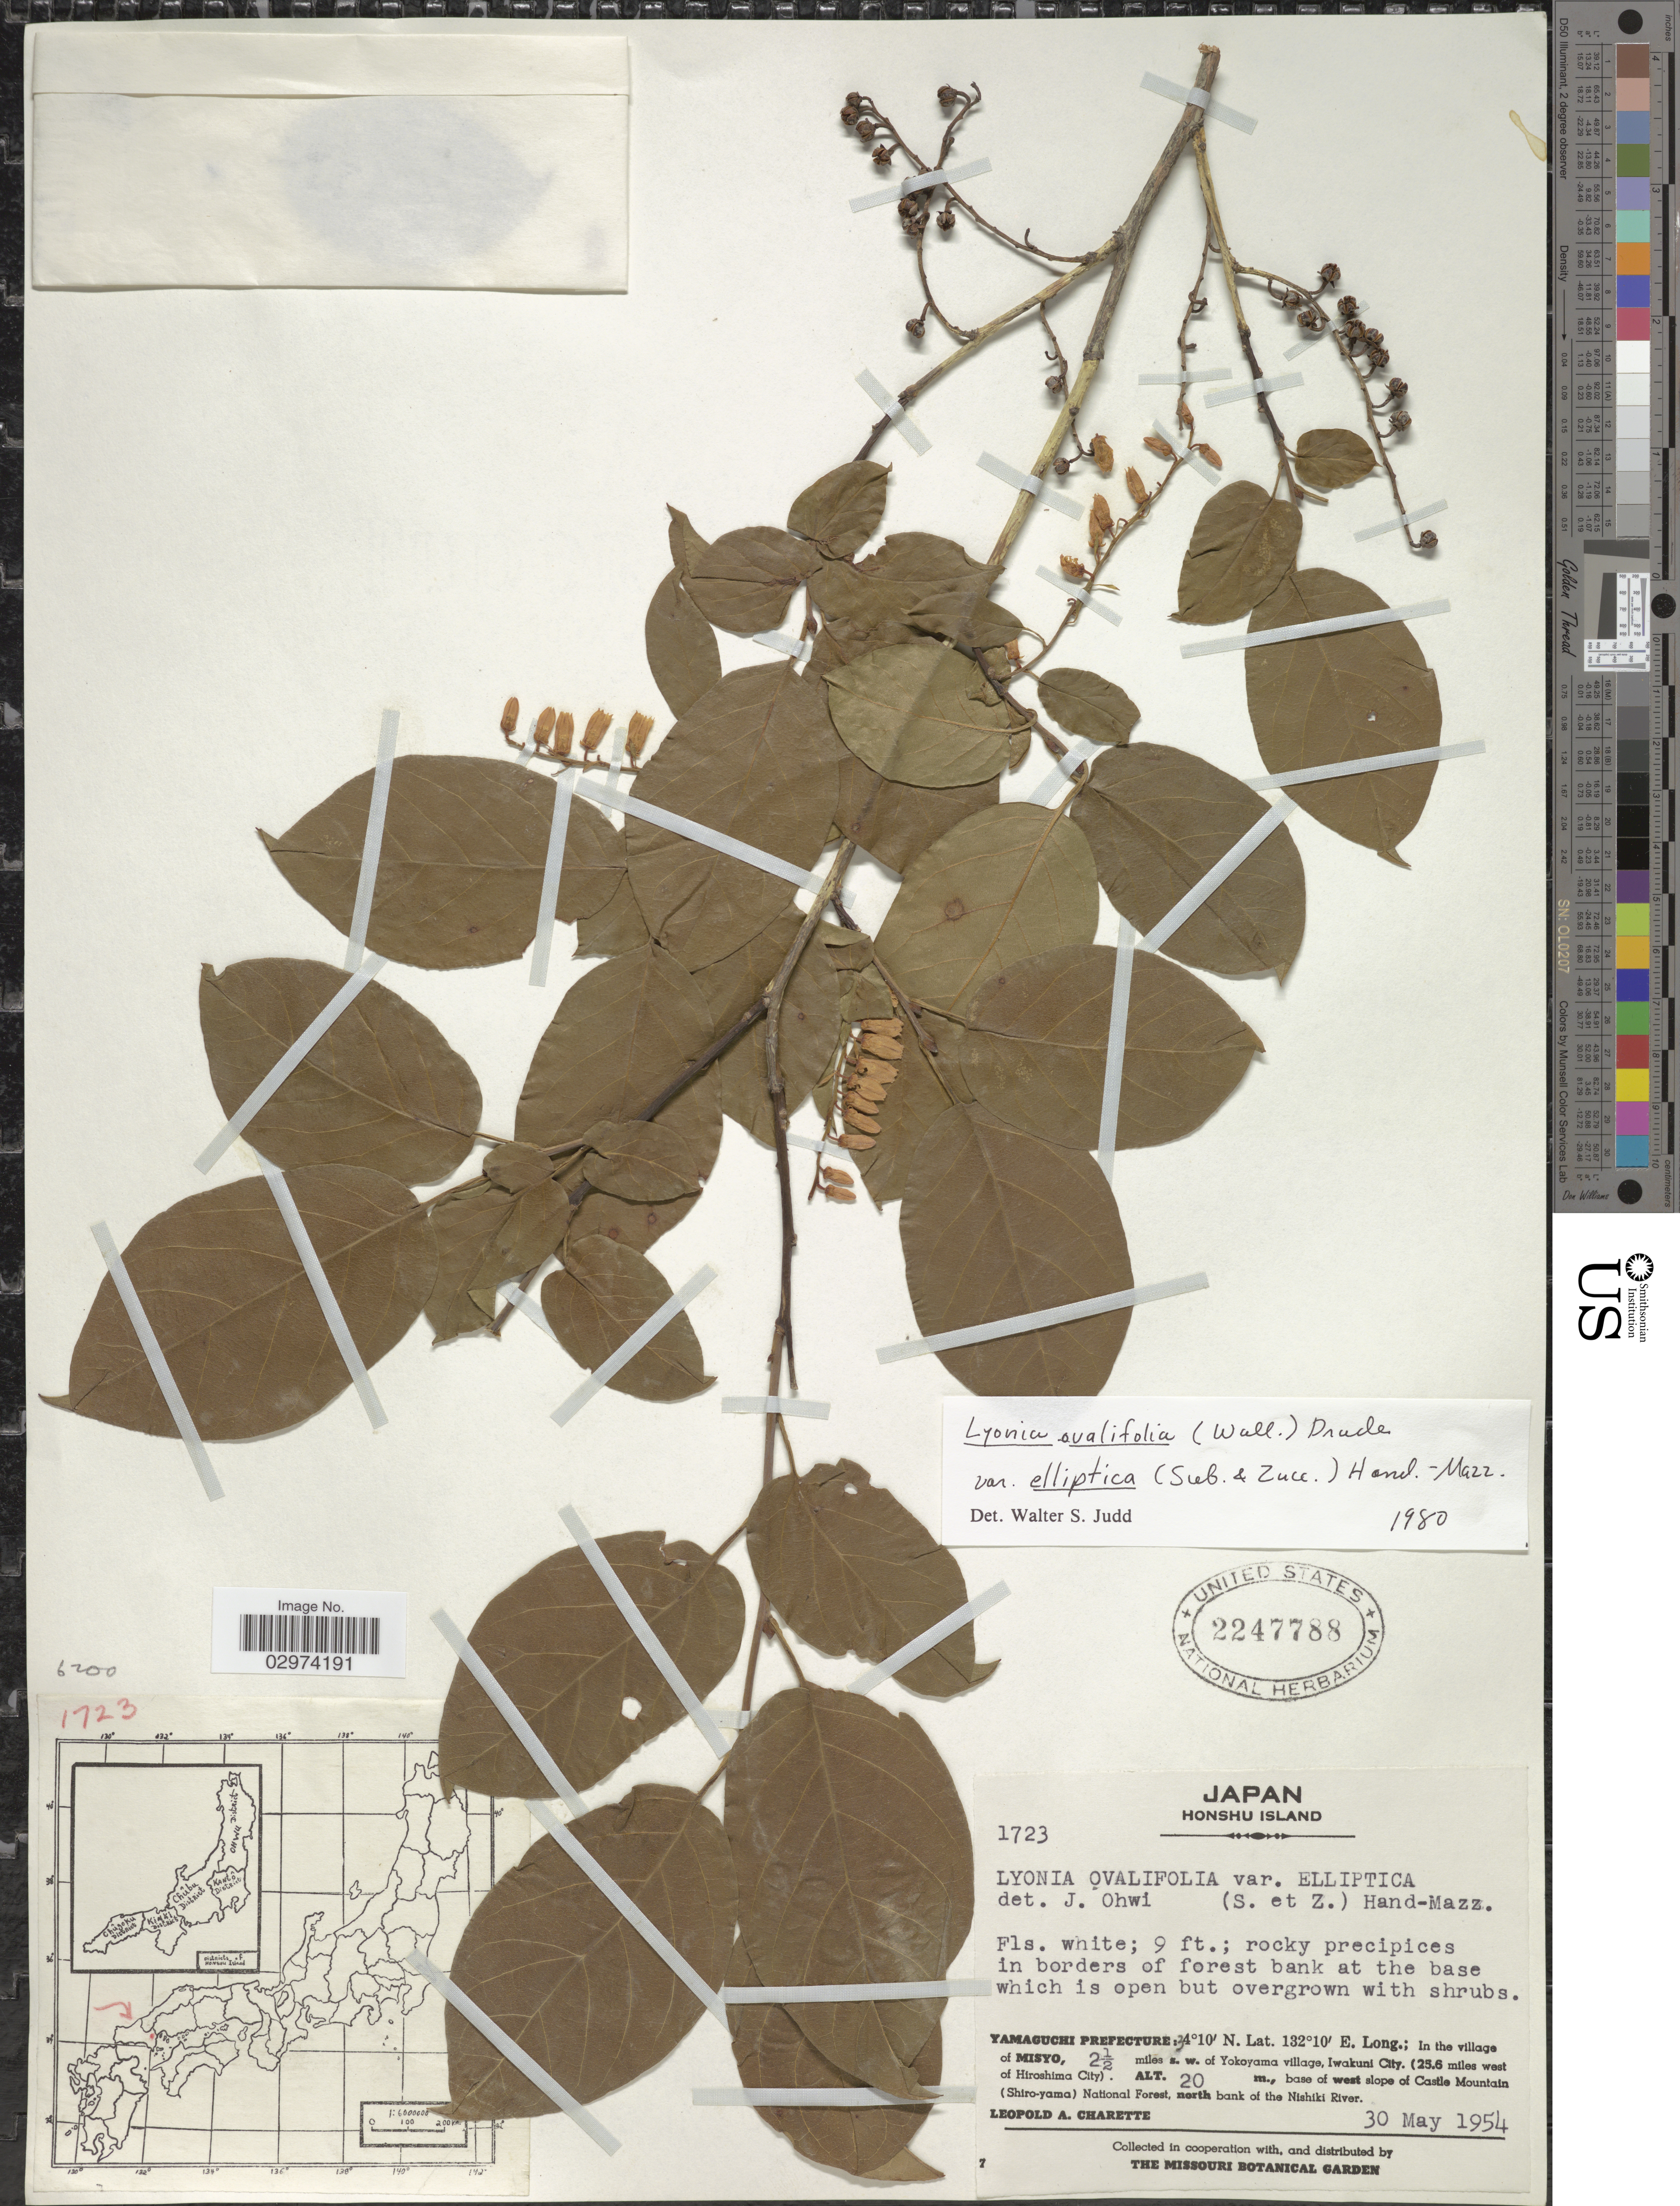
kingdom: Plantae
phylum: Tracheophyta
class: Magnoliopsida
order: Ericales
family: Ericaceae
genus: Lyonia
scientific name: Lyonia ovalifolia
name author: (Wall.) Drude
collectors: L. A. Charette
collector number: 1723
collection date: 1954-05-30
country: Japan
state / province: Yamaguti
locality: Honshu Island. Yamaguchi Prefecture; In the village of Misyo, 2½ miles s.w. of Yokoyama village, Iwakuni City. (25.6 miles west of Hiroshima City), base of west slope of Castle Mountain (Shiro-yama) National Forest, north bank of the Nishiki River.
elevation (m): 20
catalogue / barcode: US 2247788